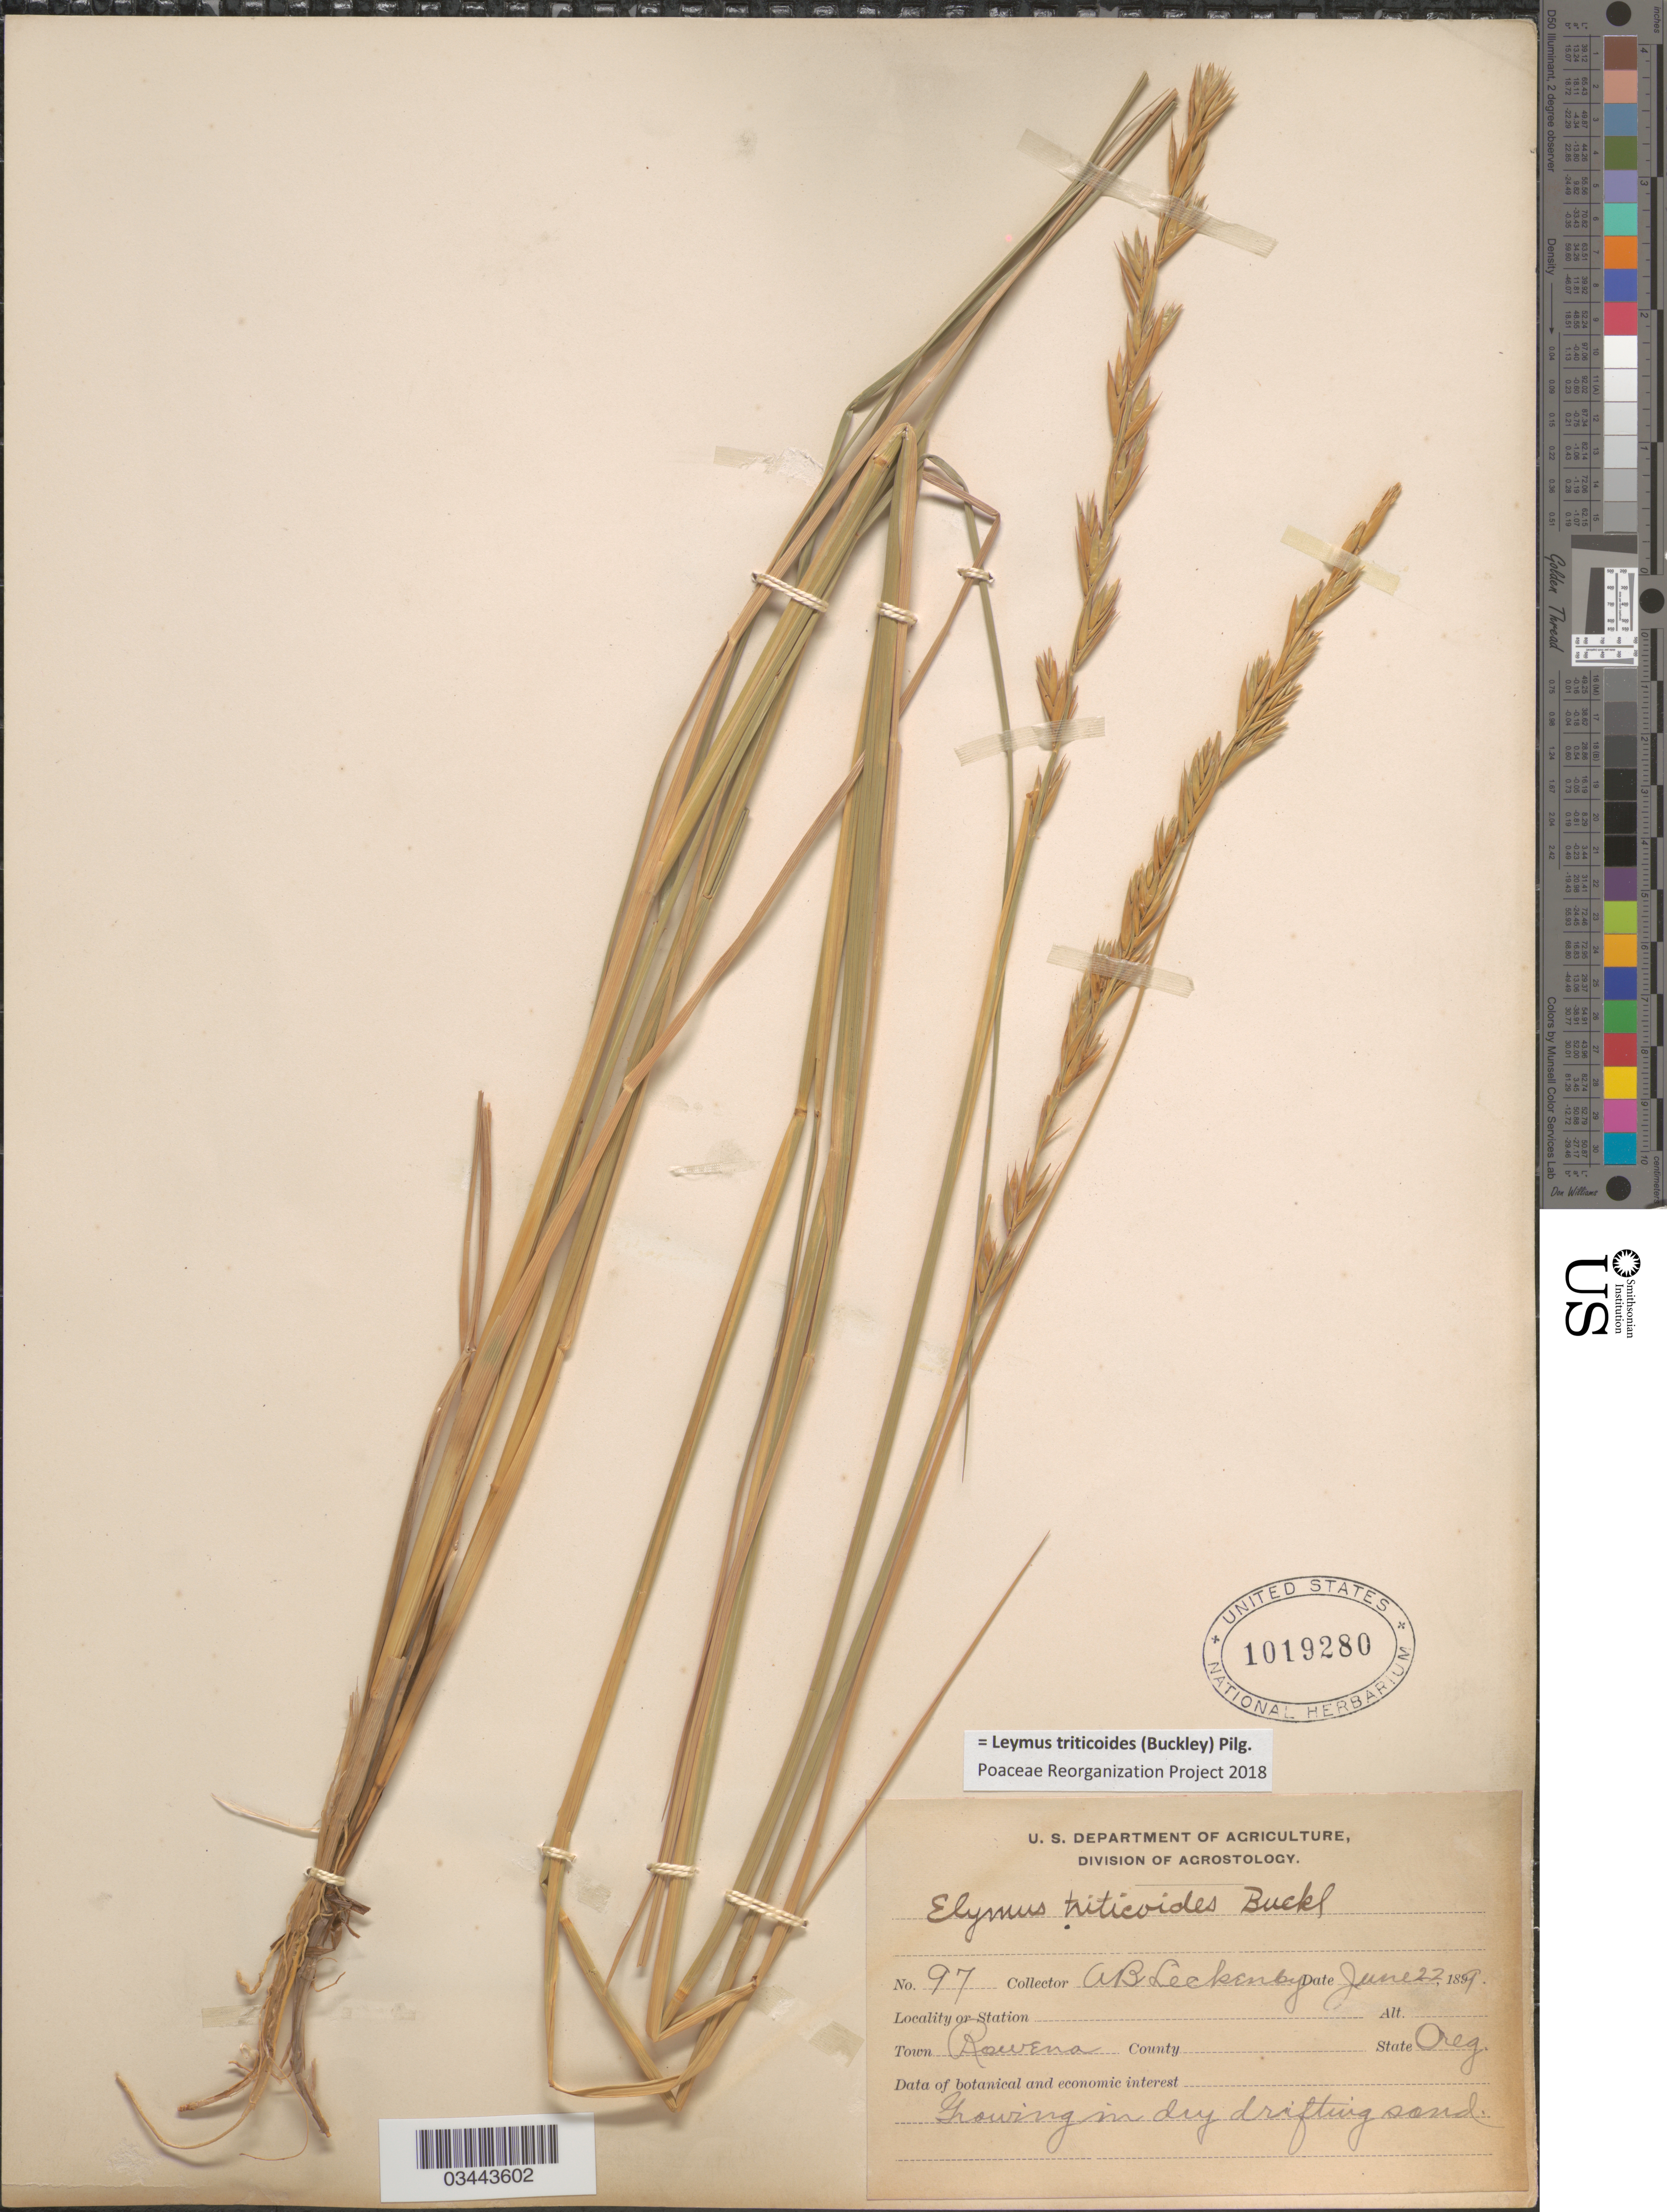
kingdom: Plantae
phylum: Tracheophyta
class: Liliopsida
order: Poales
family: Poaceae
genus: Leymus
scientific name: Leymus triticoides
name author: (Buckley) Pilg.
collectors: A. Leckenby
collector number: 97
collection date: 1899-06-22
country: United States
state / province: Oregon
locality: Town Rowena.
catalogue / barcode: US 1019280